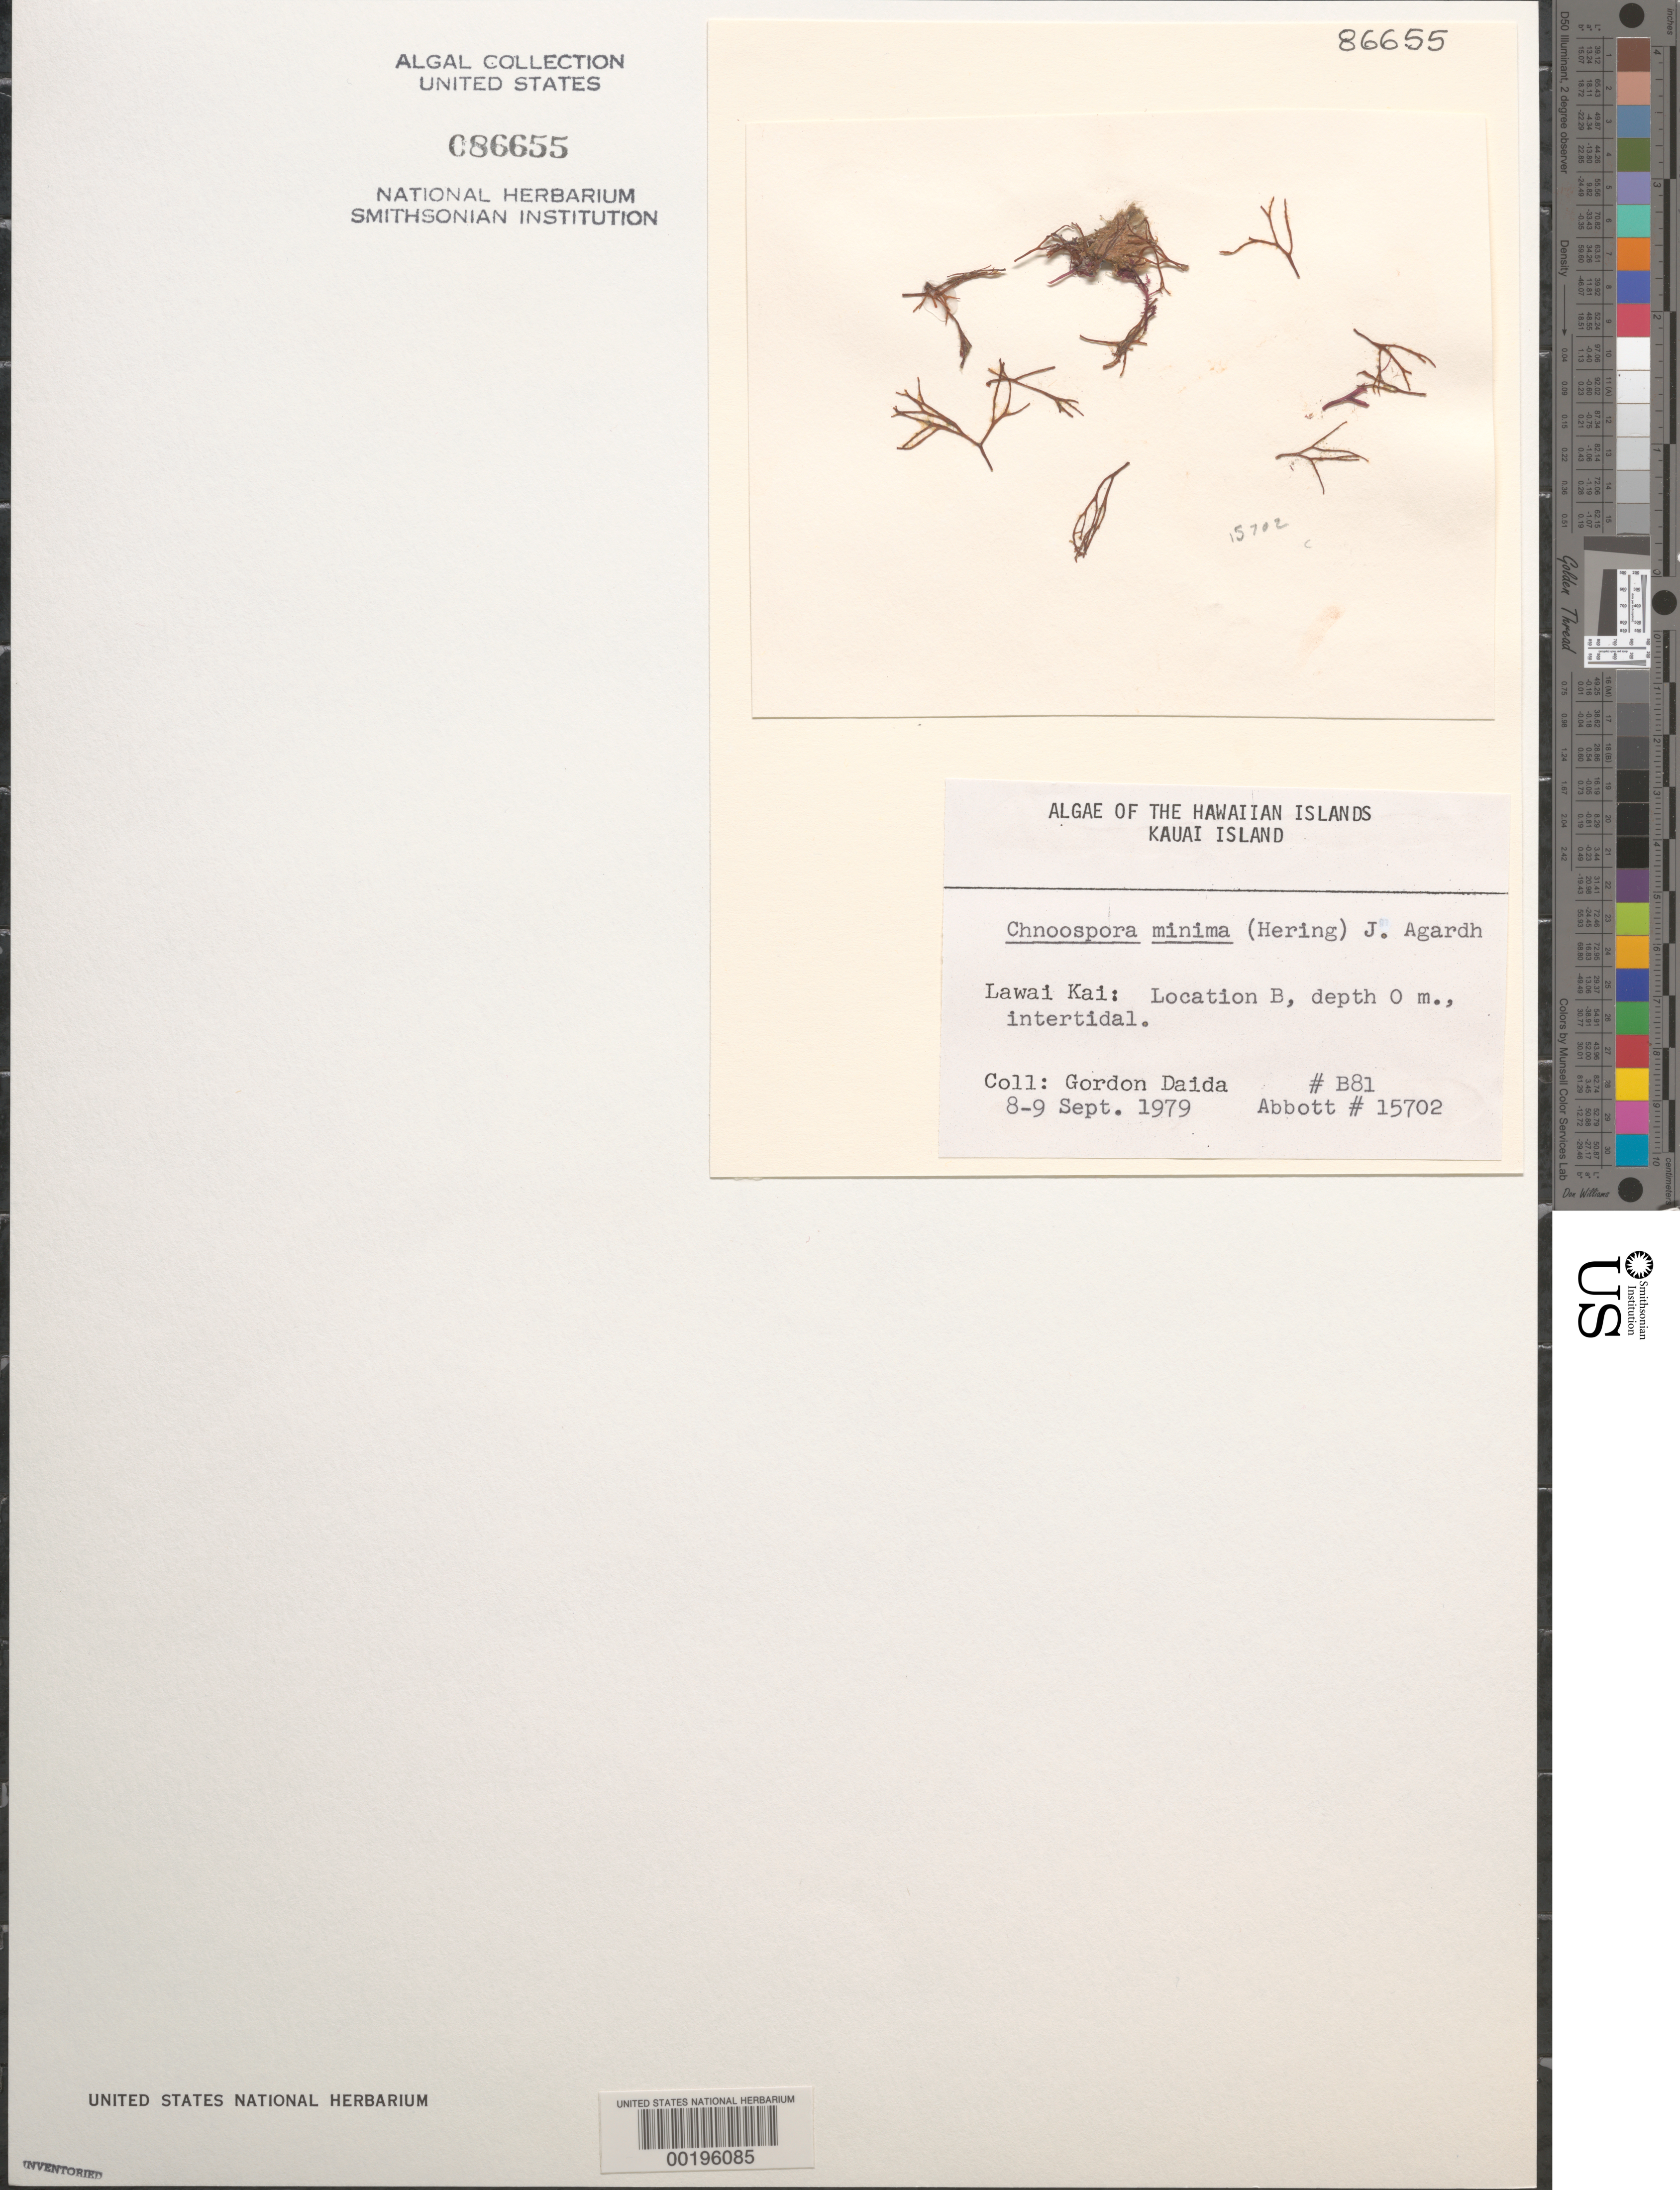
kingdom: Chromista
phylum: Ochrophyta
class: Phaeophyceae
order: Scytosiphonales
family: Scytosiphonaceae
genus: Chnoospora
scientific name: Chnoospora minima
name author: (Hering) Papenf.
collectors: G. Daida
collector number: B81 & IAA 15702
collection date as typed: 08 Sep 1979 to 09 Sep 1979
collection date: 1979-09-08/1979-09-09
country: United States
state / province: Hawaii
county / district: Kaui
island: Kaua'i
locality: Lawai Kai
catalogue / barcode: US 86655